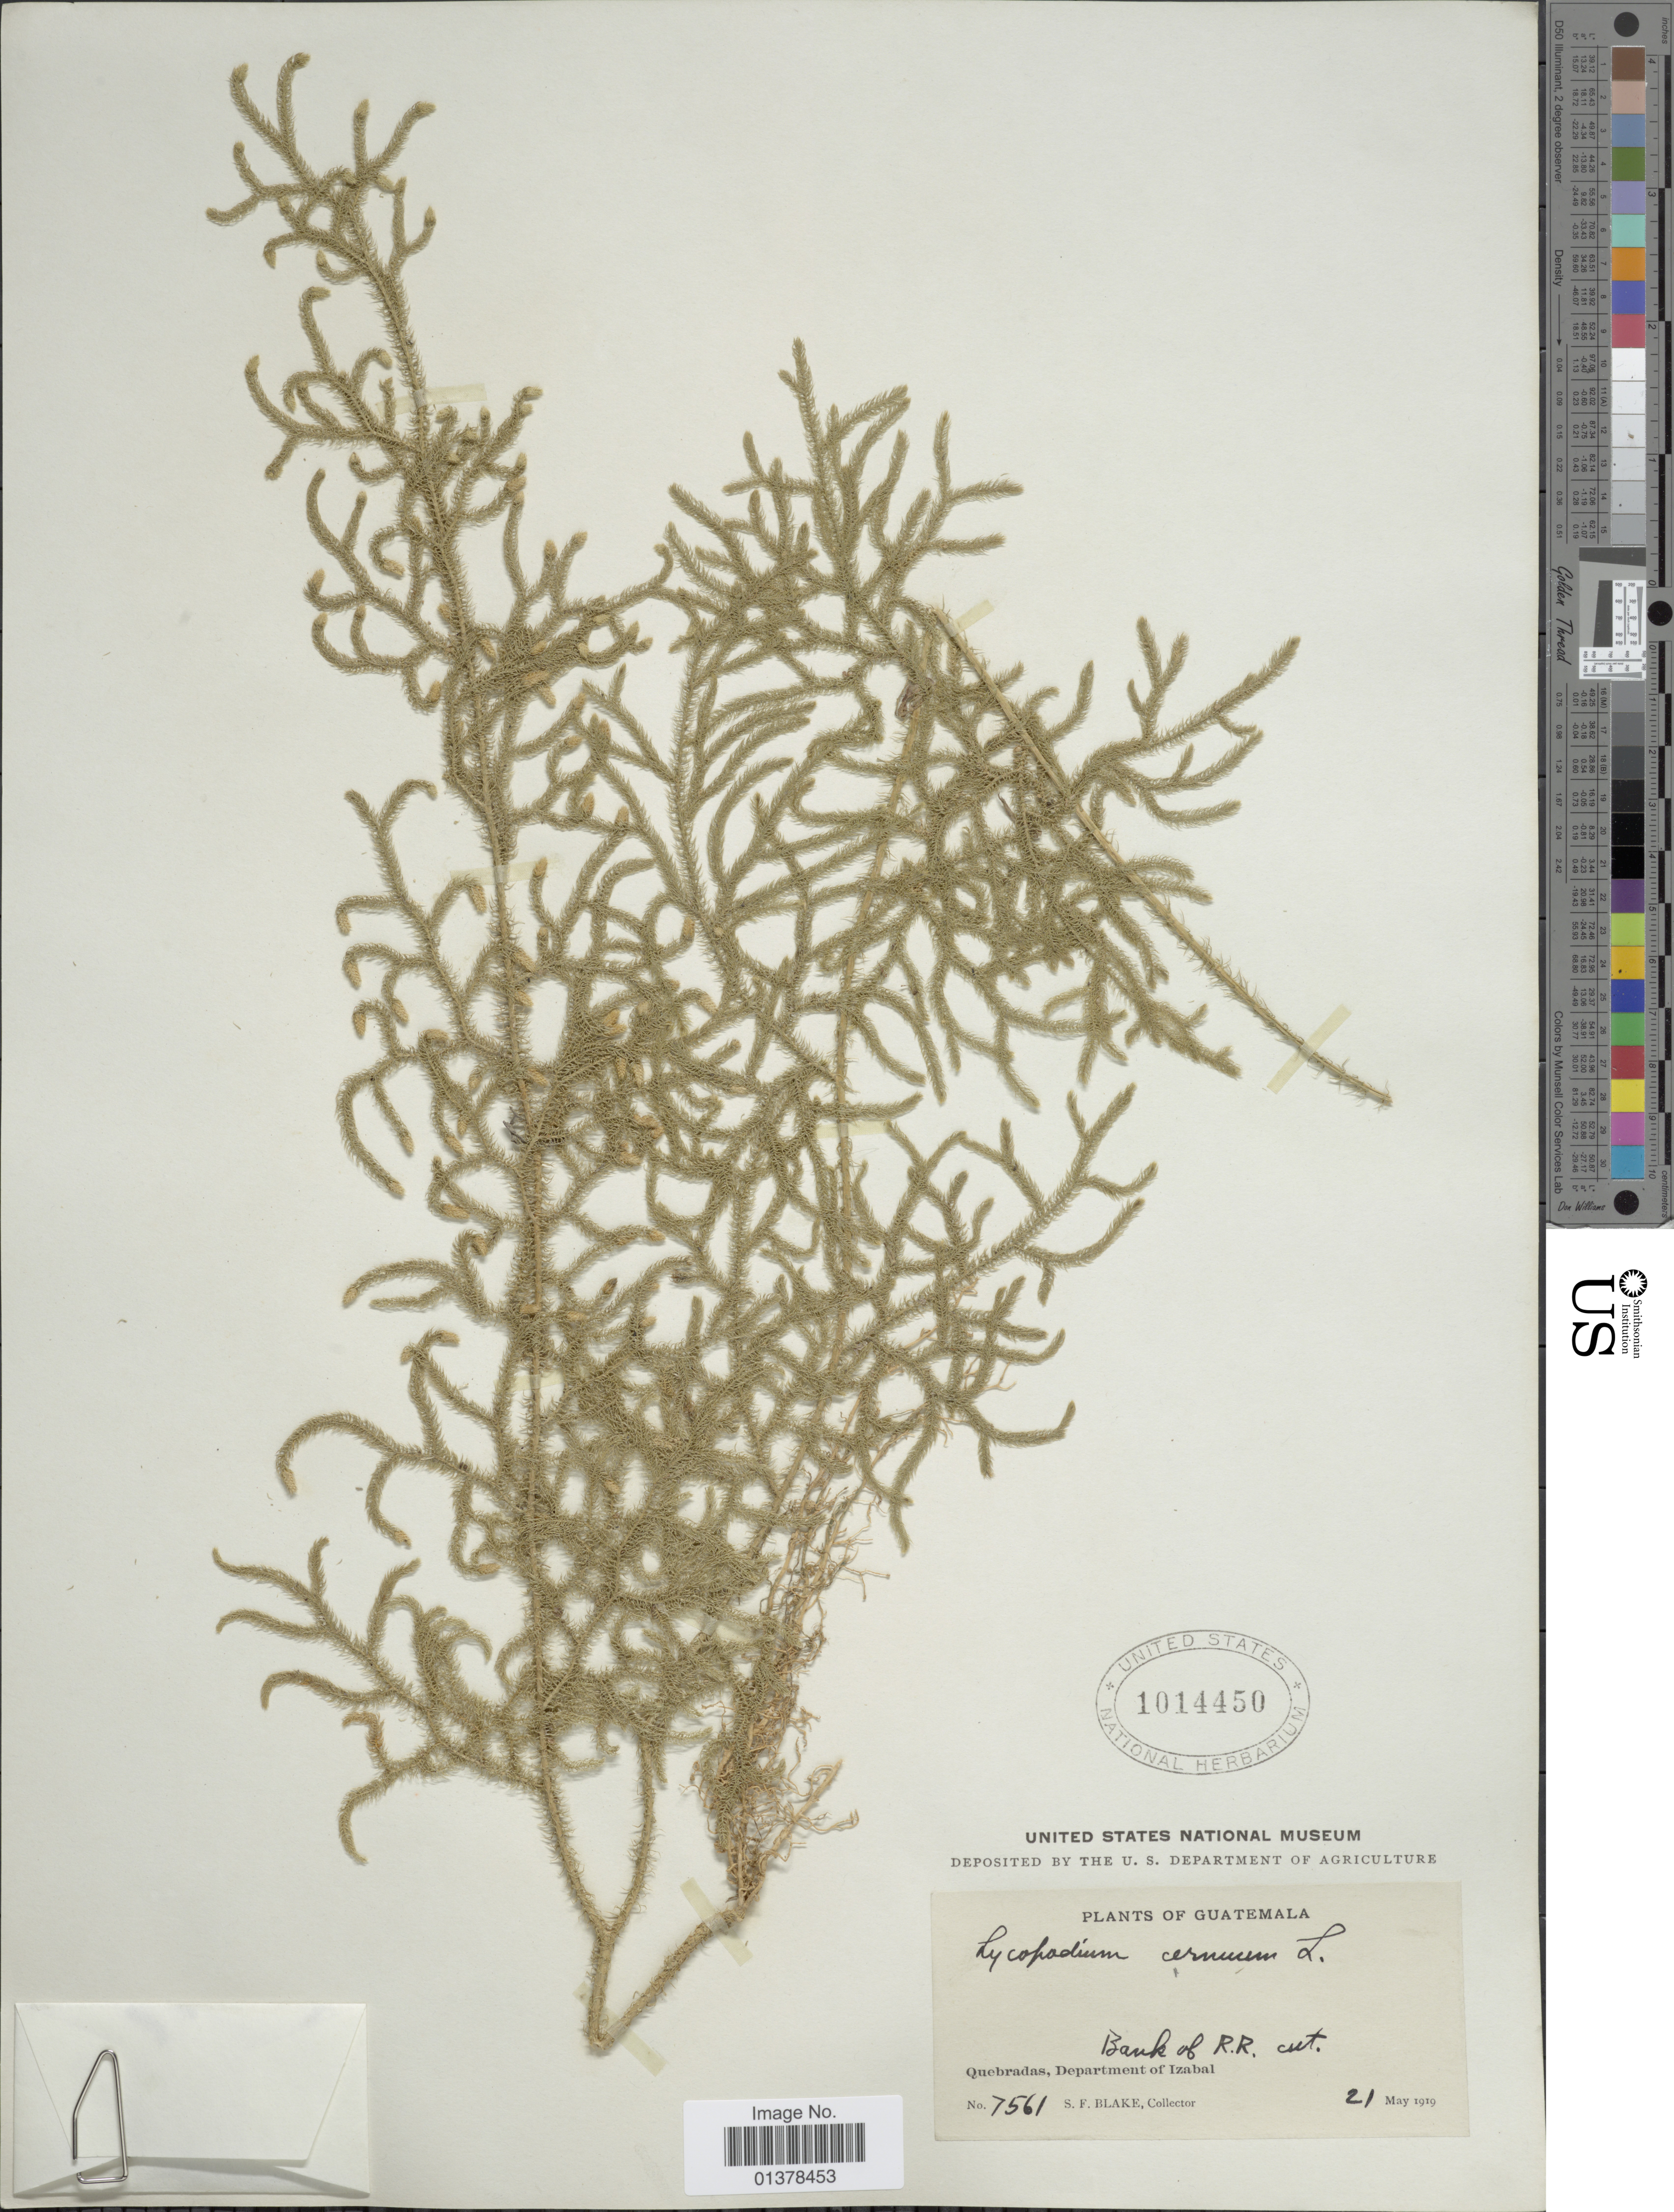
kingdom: Plantae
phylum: Tracheophyta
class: Lycopodiopsida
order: Lycopodiales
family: Lycopodiaceae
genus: Palhinhaea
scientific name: Palhinhaea cernua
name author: (L.) Vasc. & Franco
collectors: S. Blake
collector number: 7561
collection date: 1919-05-21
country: Guatemala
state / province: Izabal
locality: Quebradas, Department of Izabal, bank of R.R. cut.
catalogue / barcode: US 1014450